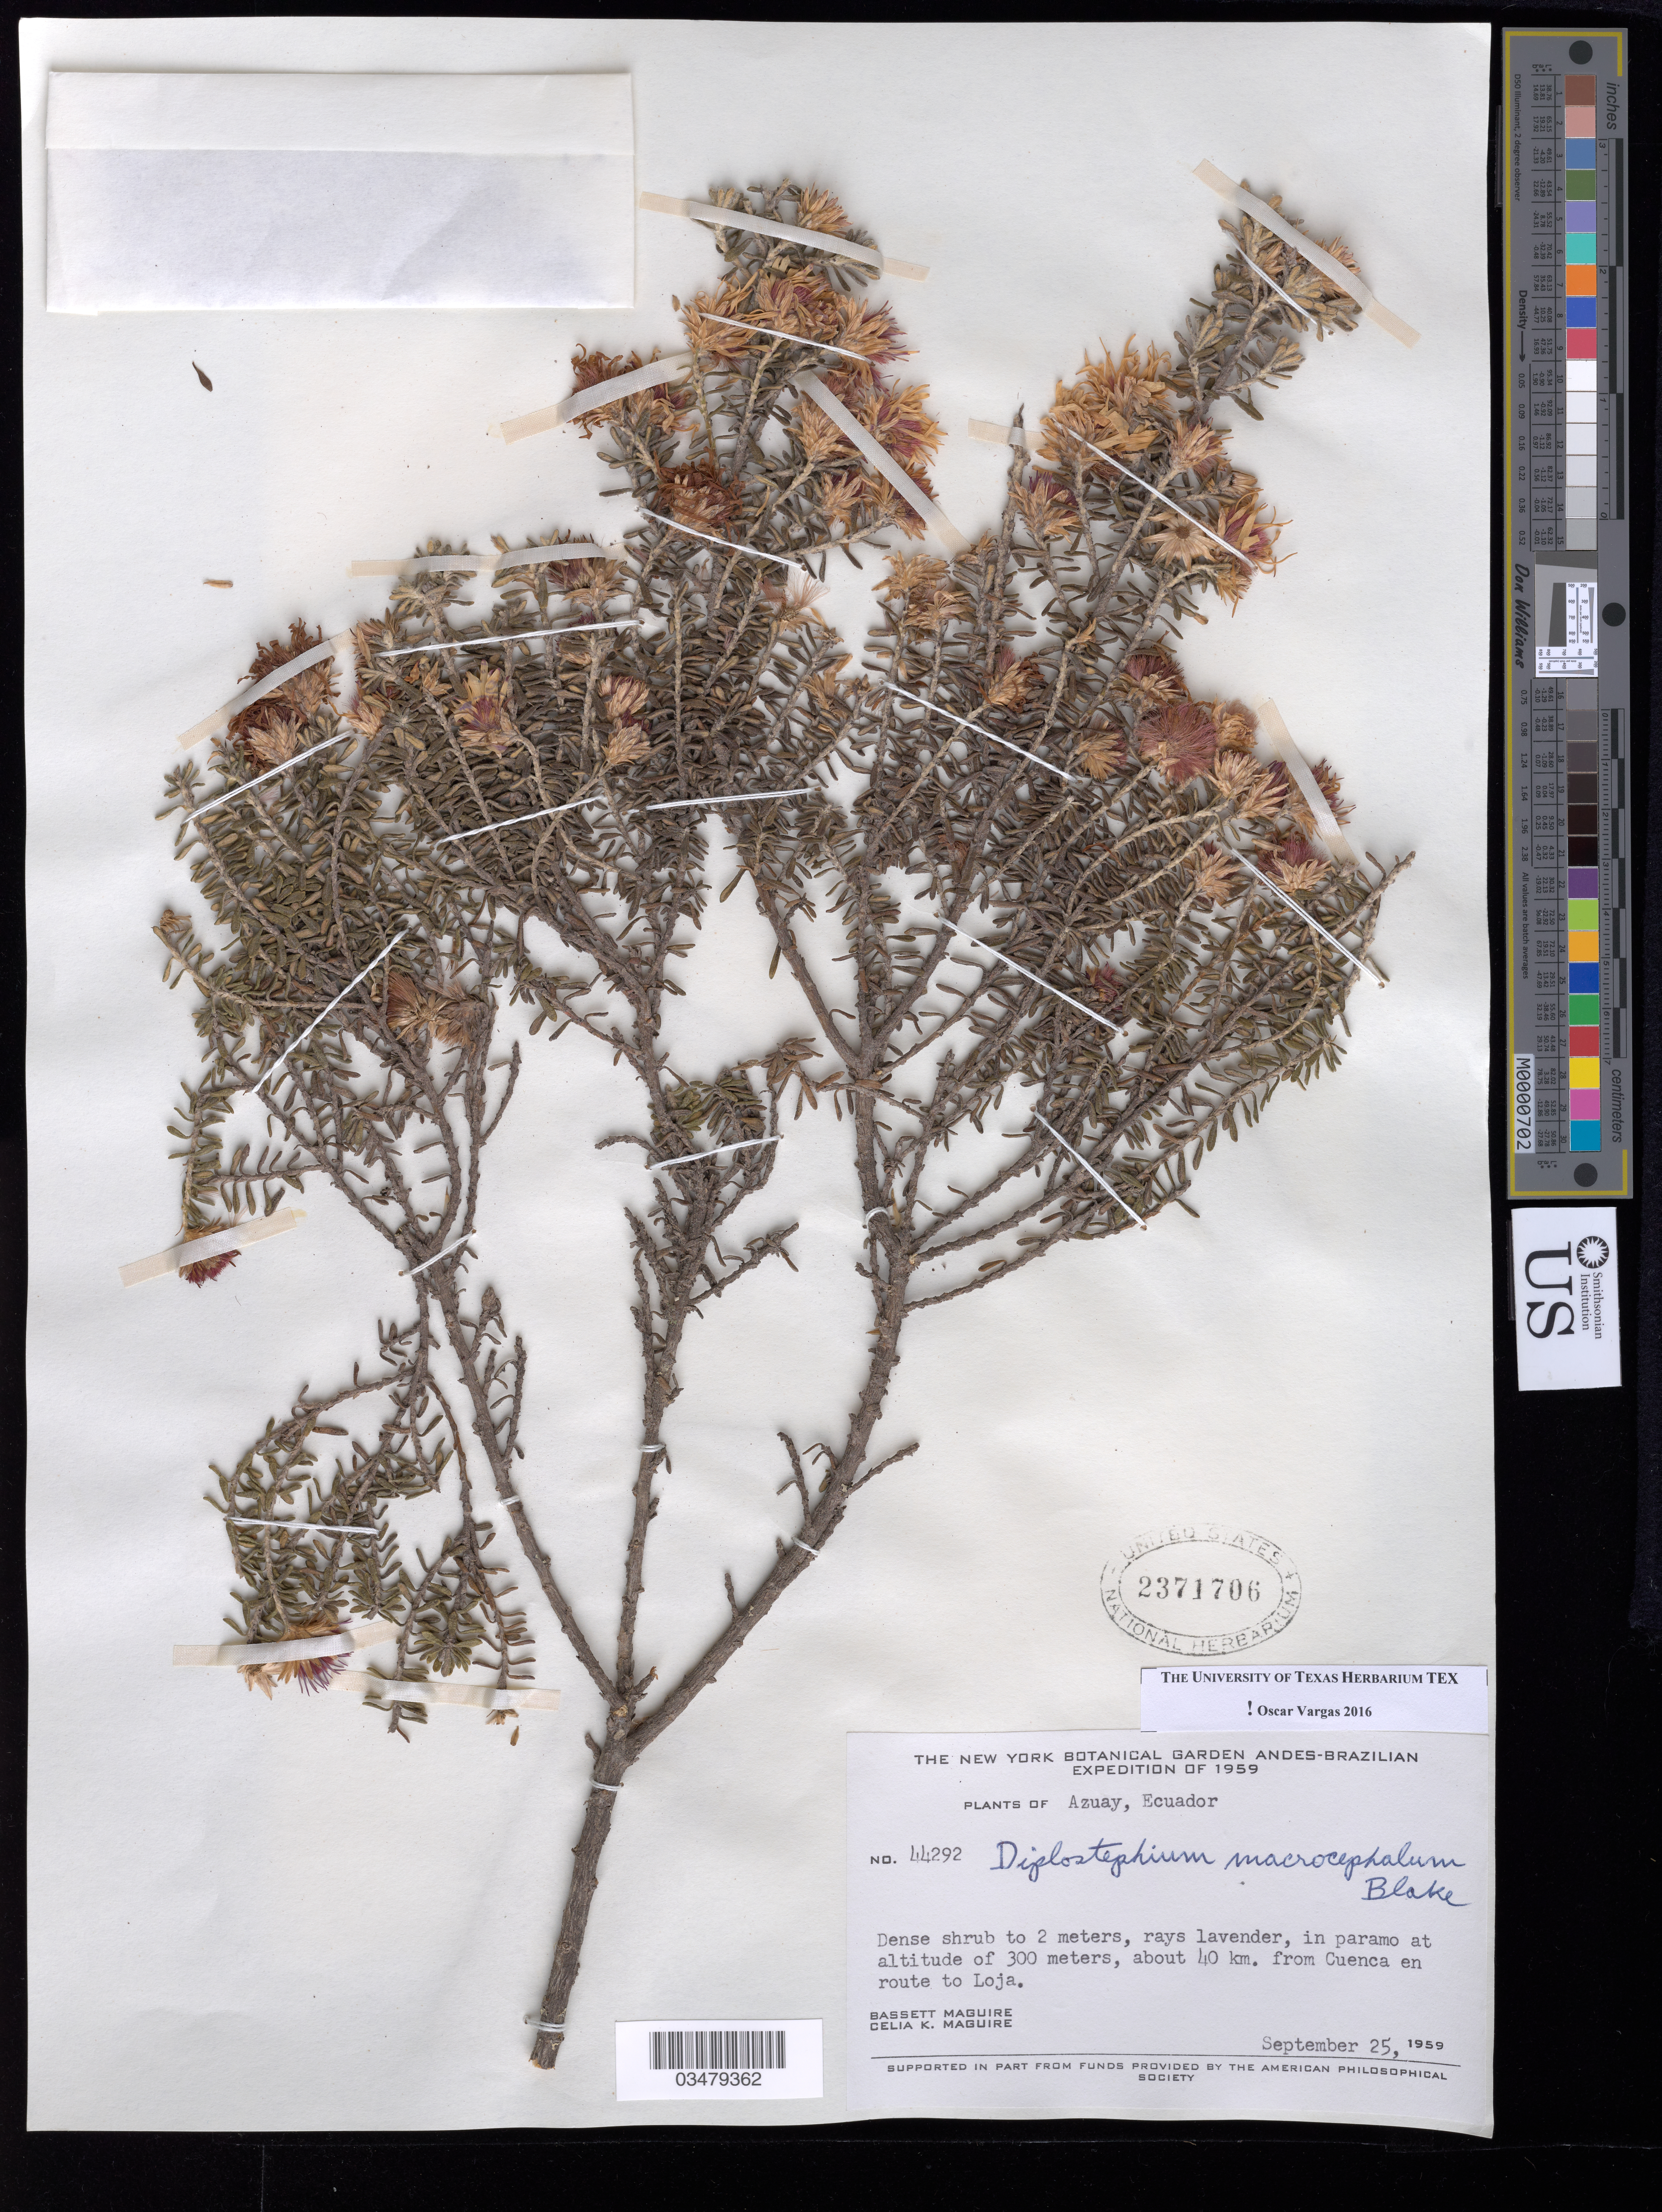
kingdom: Plantae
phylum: Tracheophyta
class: Magnoliopsida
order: Asterales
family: Asteraceae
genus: Diplostephium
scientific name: Diplostephium macrocephalum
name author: S.F. Blake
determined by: Vargas, Oscar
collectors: B. Maguire & C. K. Maguire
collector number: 44292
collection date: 1959-09-25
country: Ecuador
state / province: Azuay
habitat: Paramo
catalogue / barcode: US 2371706